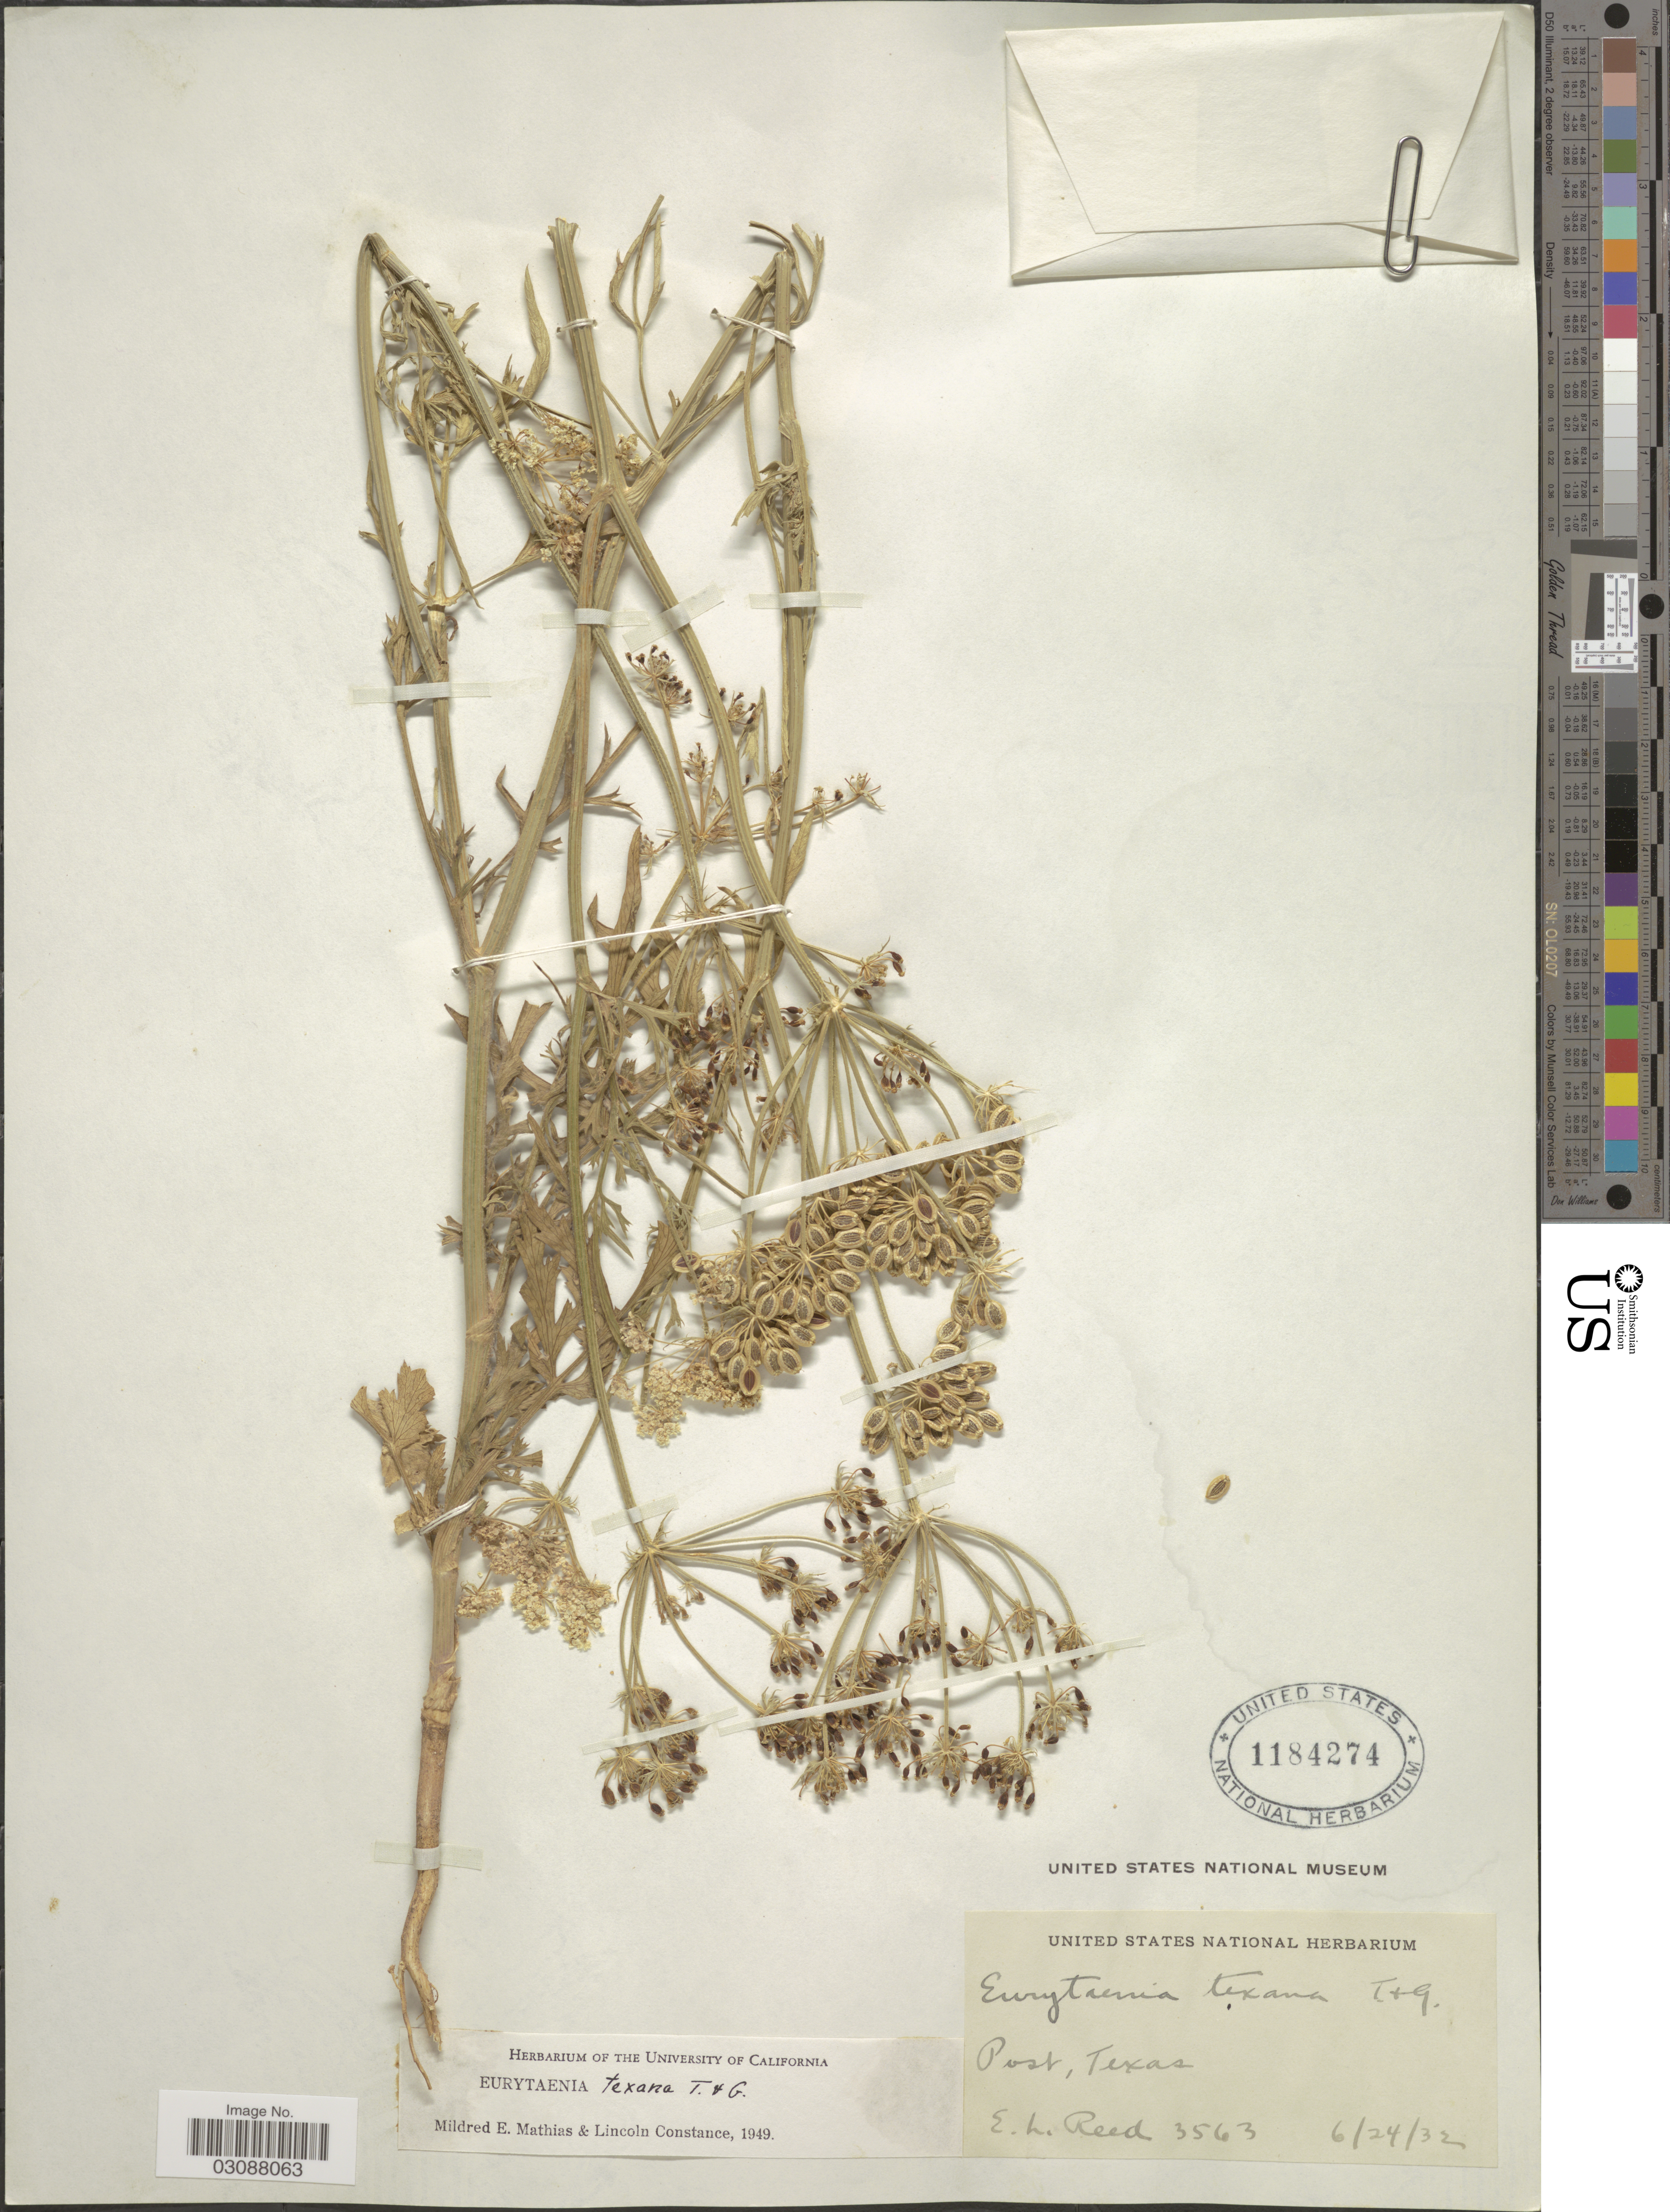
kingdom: Plantae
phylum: Tracheophyta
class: Magnoliopsida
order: Apiales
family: Apiaceae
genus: Eurytaenia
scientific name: Eurytaenia texana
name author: Torr. & A. Gray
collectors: E. Reed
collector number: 3563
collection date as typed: Transcribed d/m/y: 24/6/32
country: United States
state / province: Texas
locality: Post.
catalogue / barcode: US 1184274